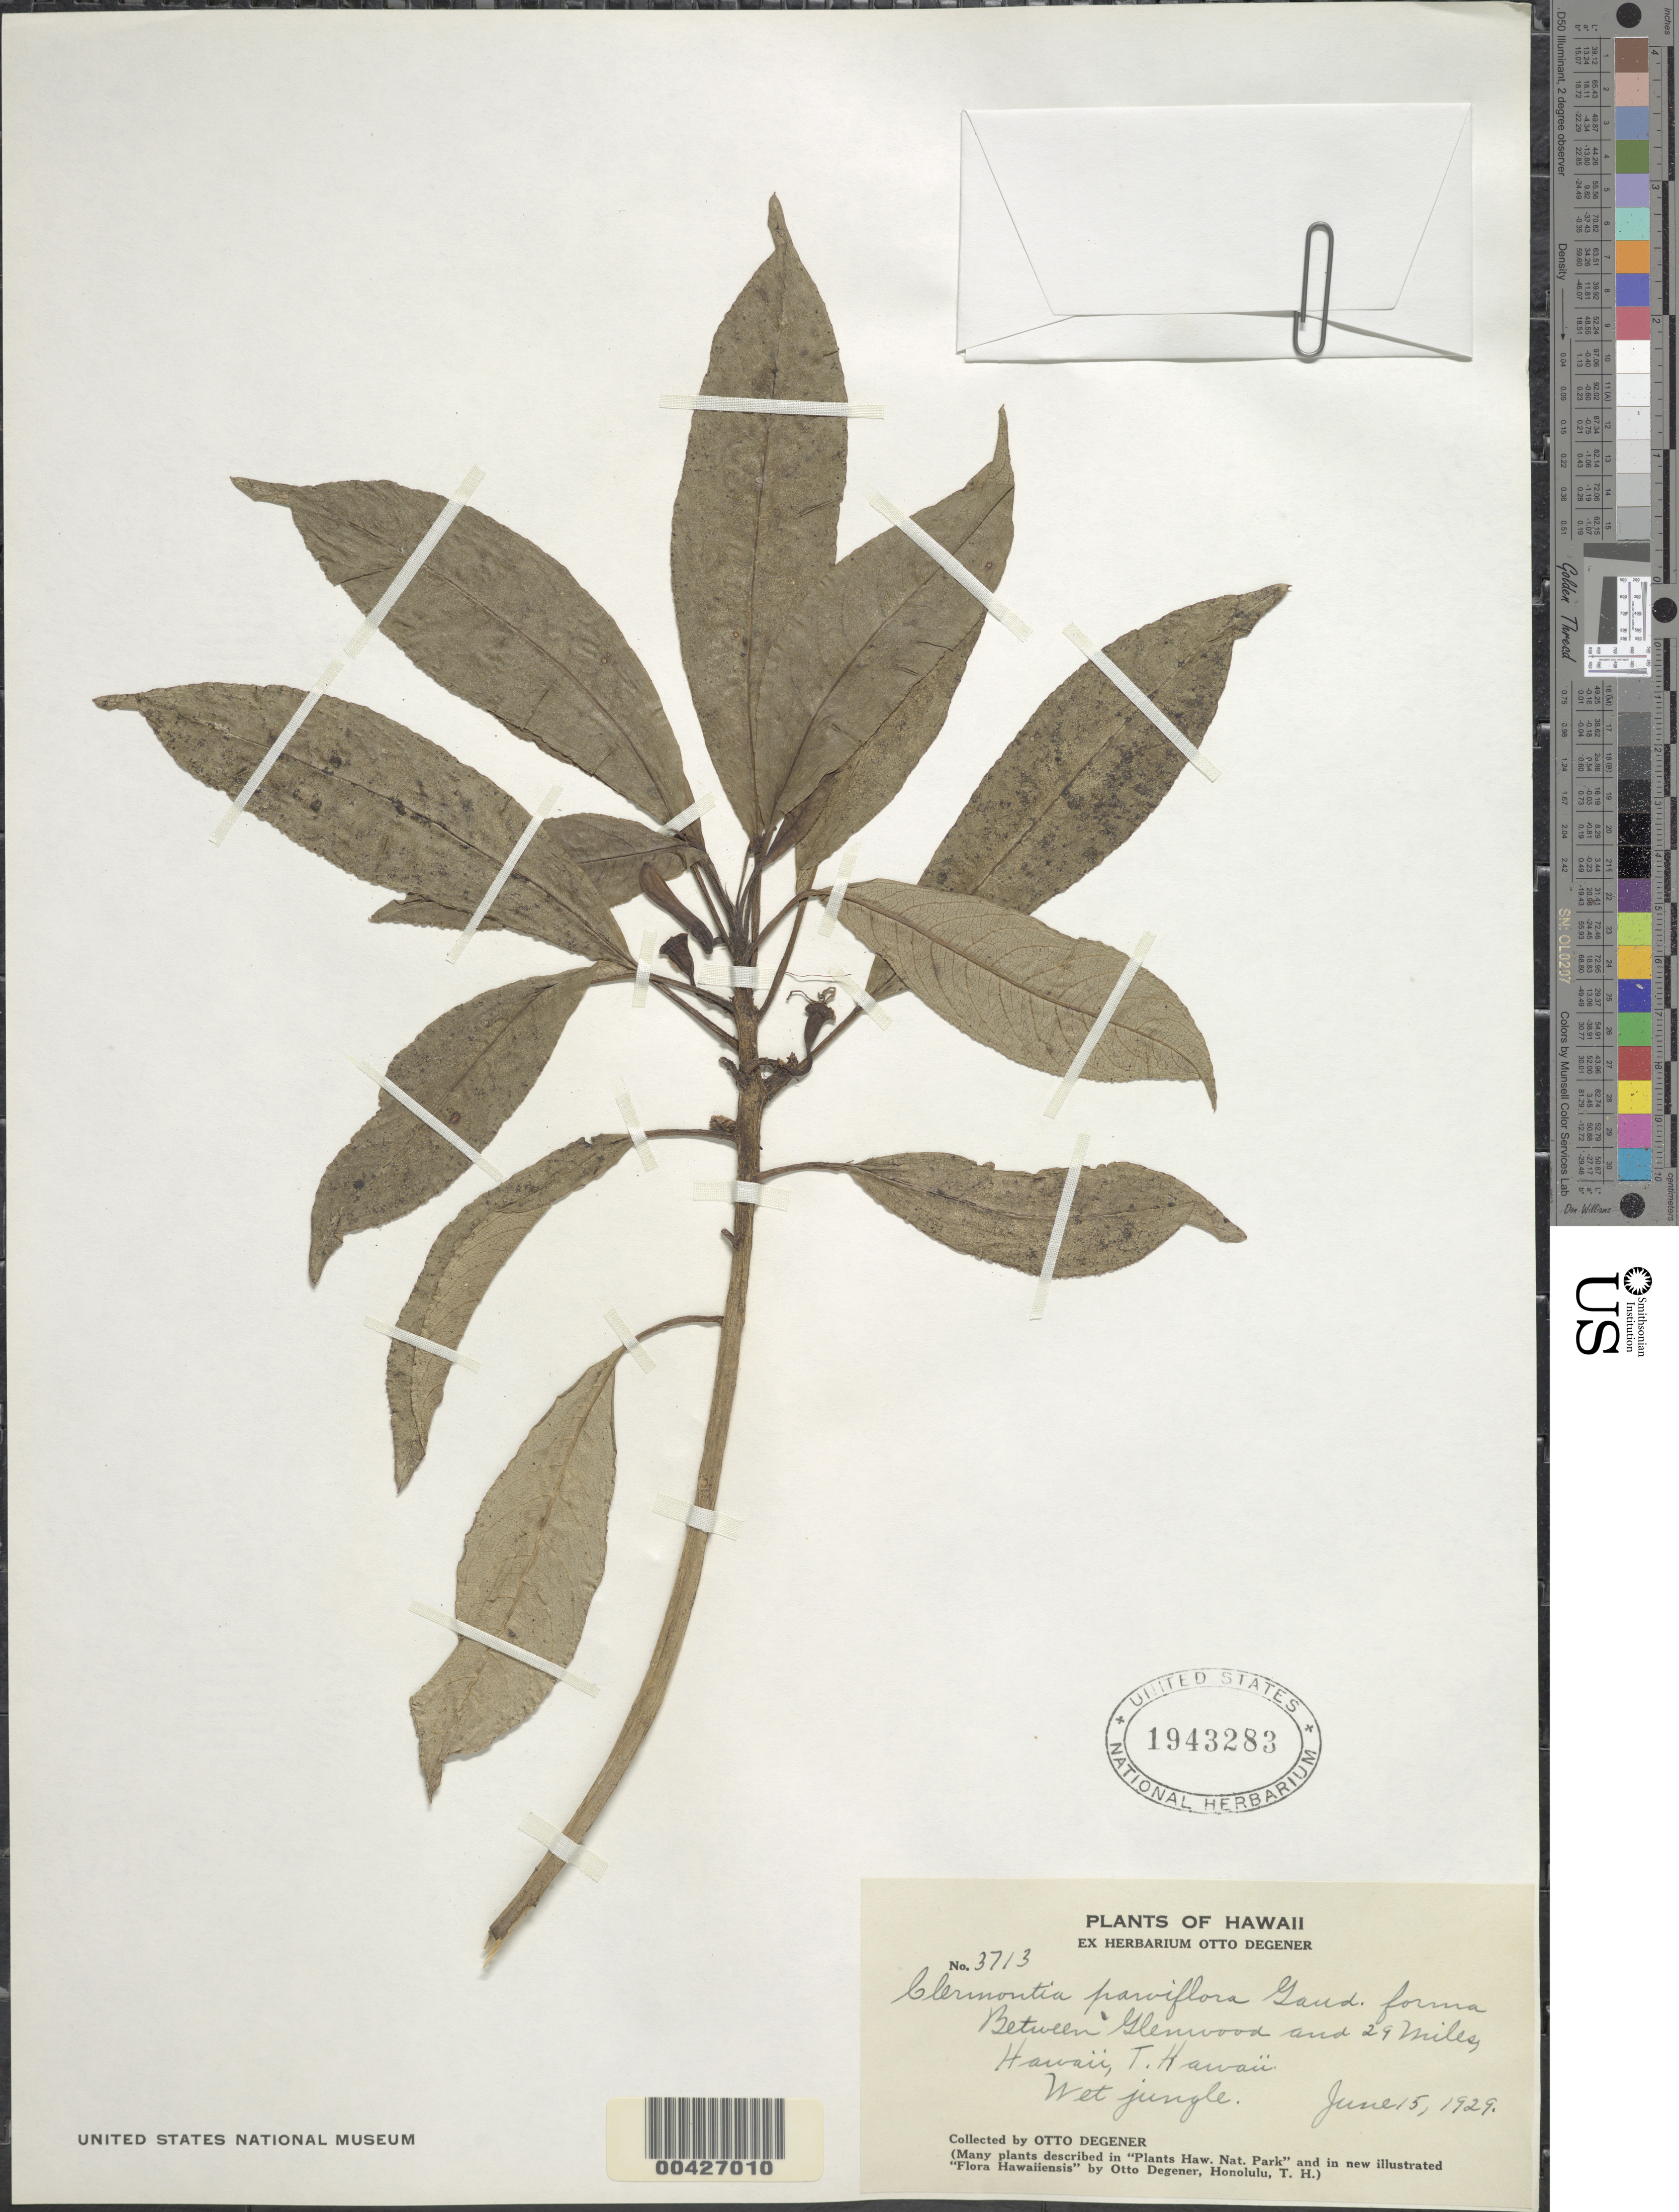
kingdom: Plantae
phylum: Tracheophyta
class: Magnoliopsida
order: Asterales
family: Campanulaceae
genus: Clermontia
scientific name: Clermontia parviflora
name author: Gaudich. ex A. Gray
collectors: O. Degener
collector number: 3713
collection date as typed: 15 Jun 1929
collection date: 1929-06-15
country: United States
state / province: Hawaii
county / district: Hawaii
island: Hawaii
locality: between Glenwood and 29 miles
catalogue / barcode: US 1943283